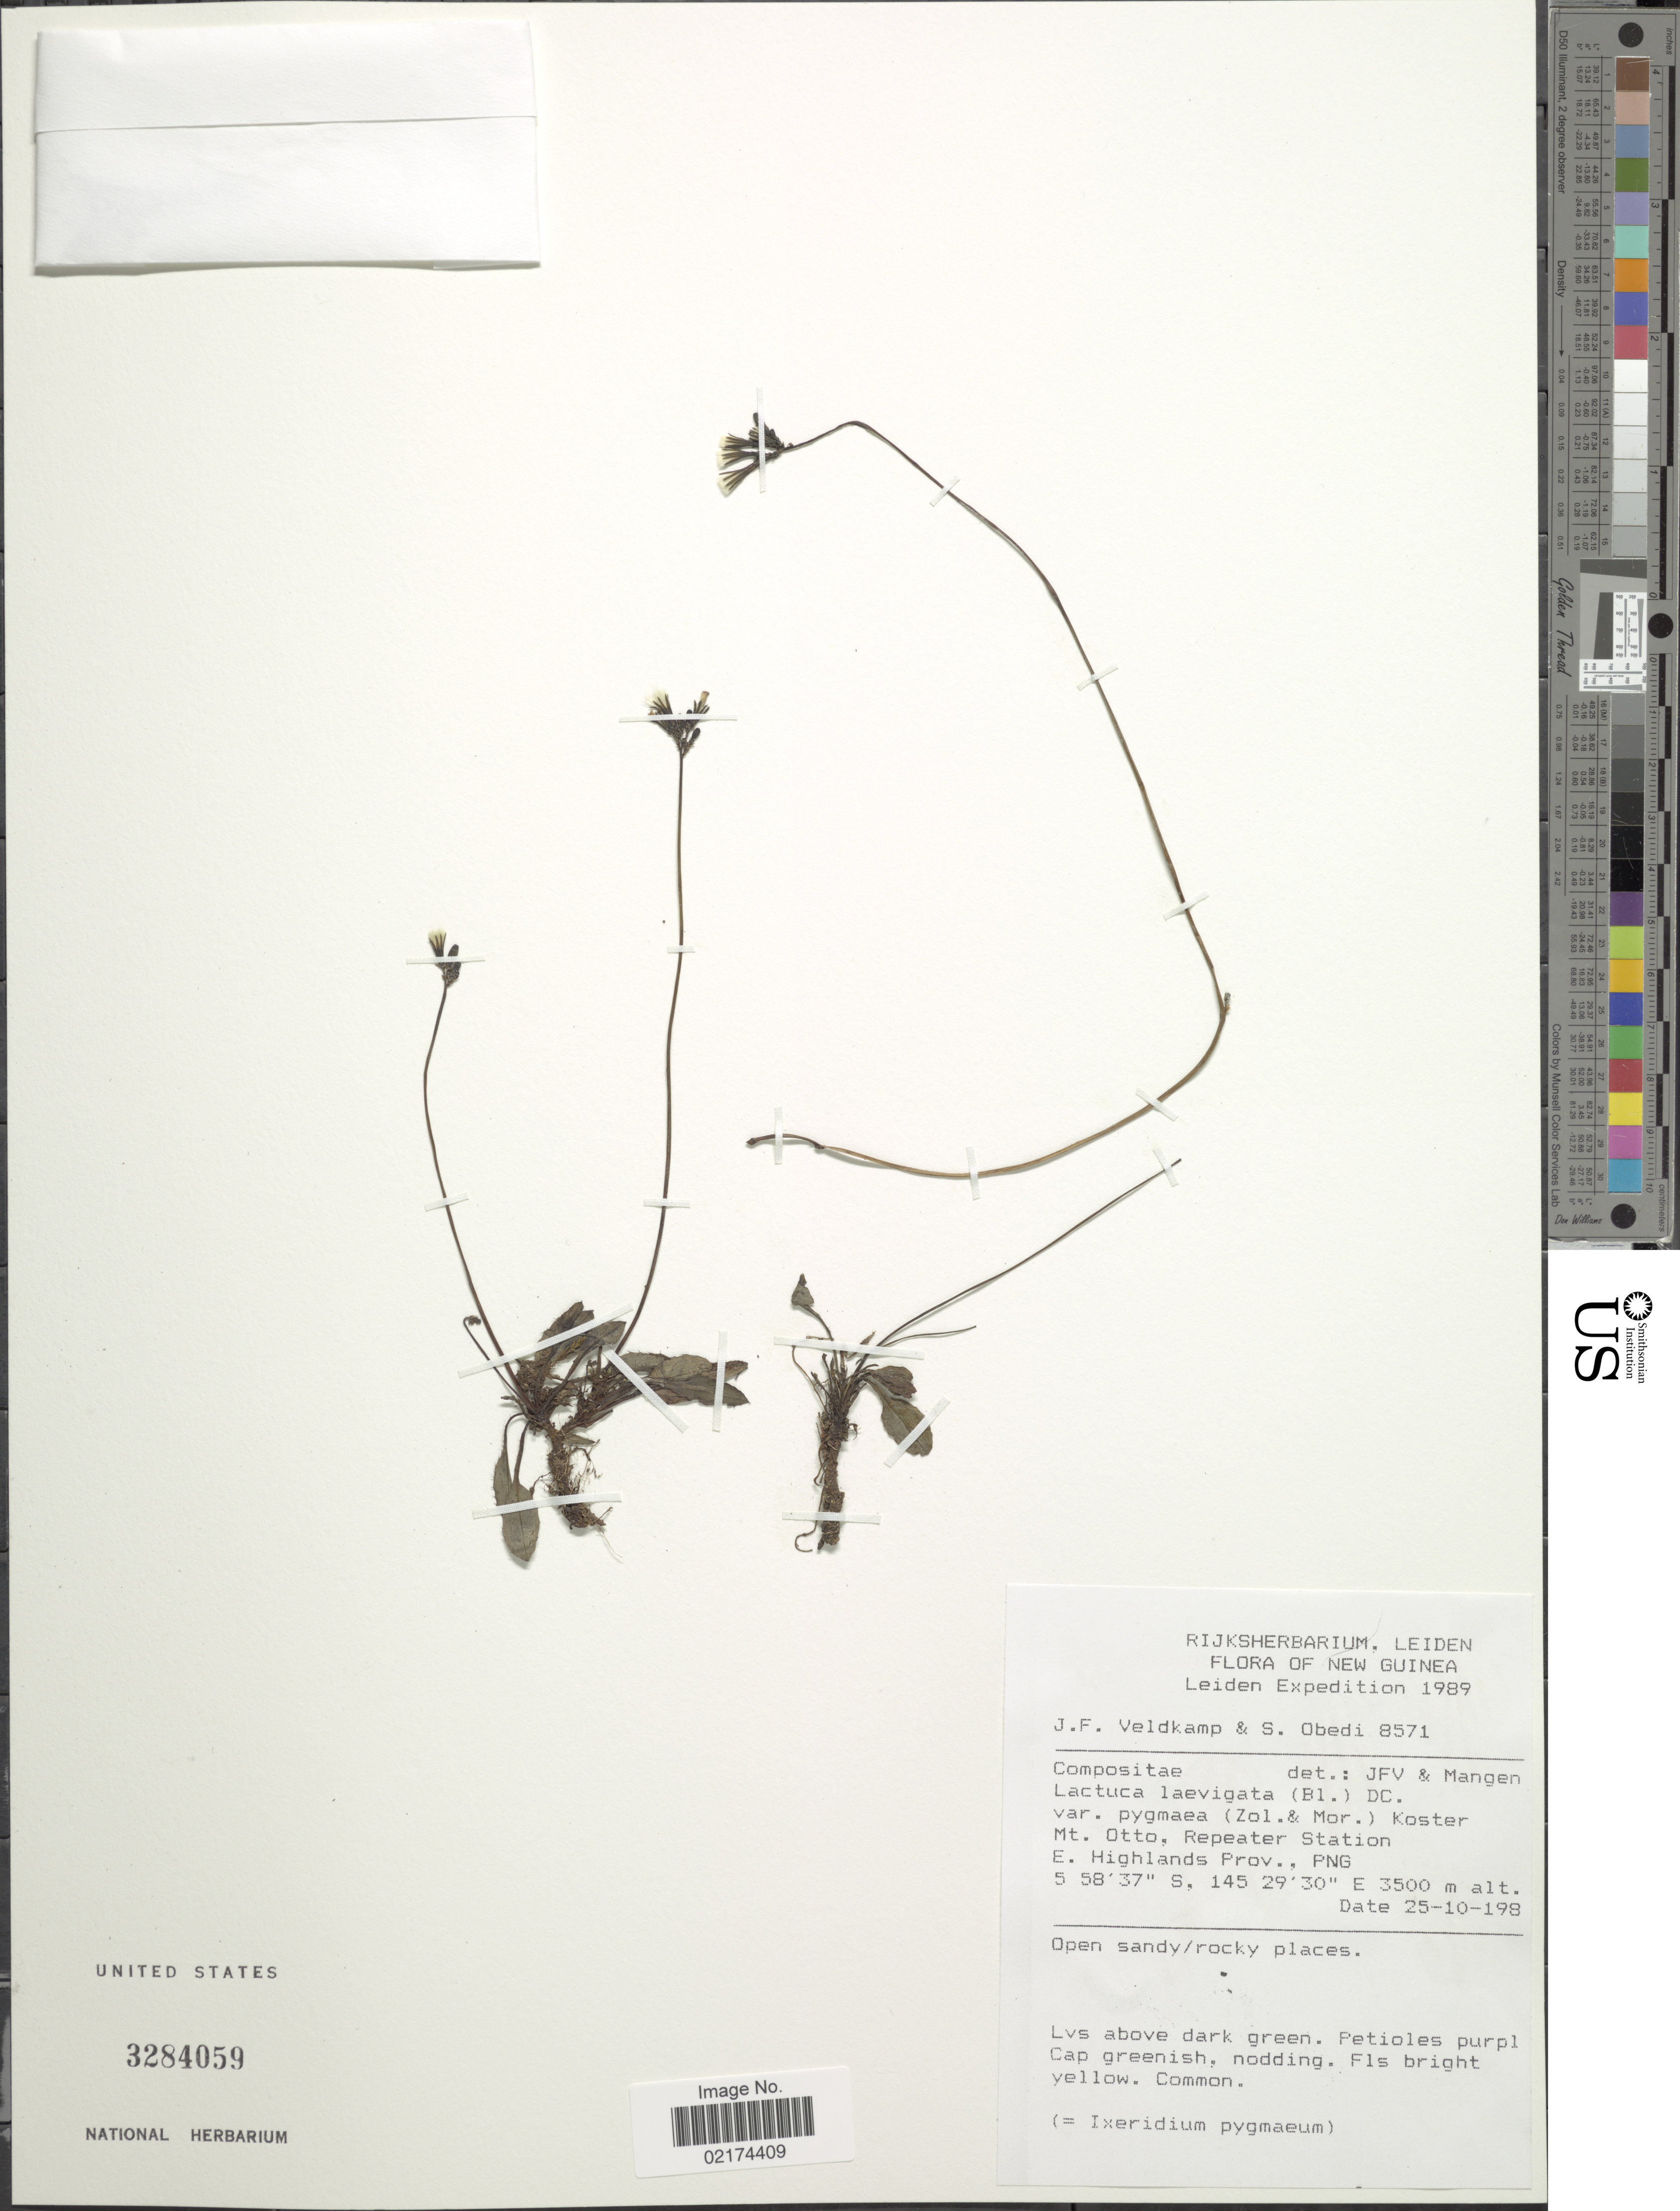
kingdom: Plantae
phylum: Tracheophyta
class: Magnoliopsida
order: Asterales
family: Asteraceae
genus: Lactuca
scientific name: Lactuca laevigata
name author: (Blume) DC.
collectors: J. F. Veldkamp & S. Obedi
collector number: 8571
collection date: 1989-10-25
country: Papua New Guinea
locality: New Guinea, Leiden, Mt. Otto, Repeater Station, E. Highlands Prov., PNG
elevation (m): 3500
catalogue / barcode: US 3284059